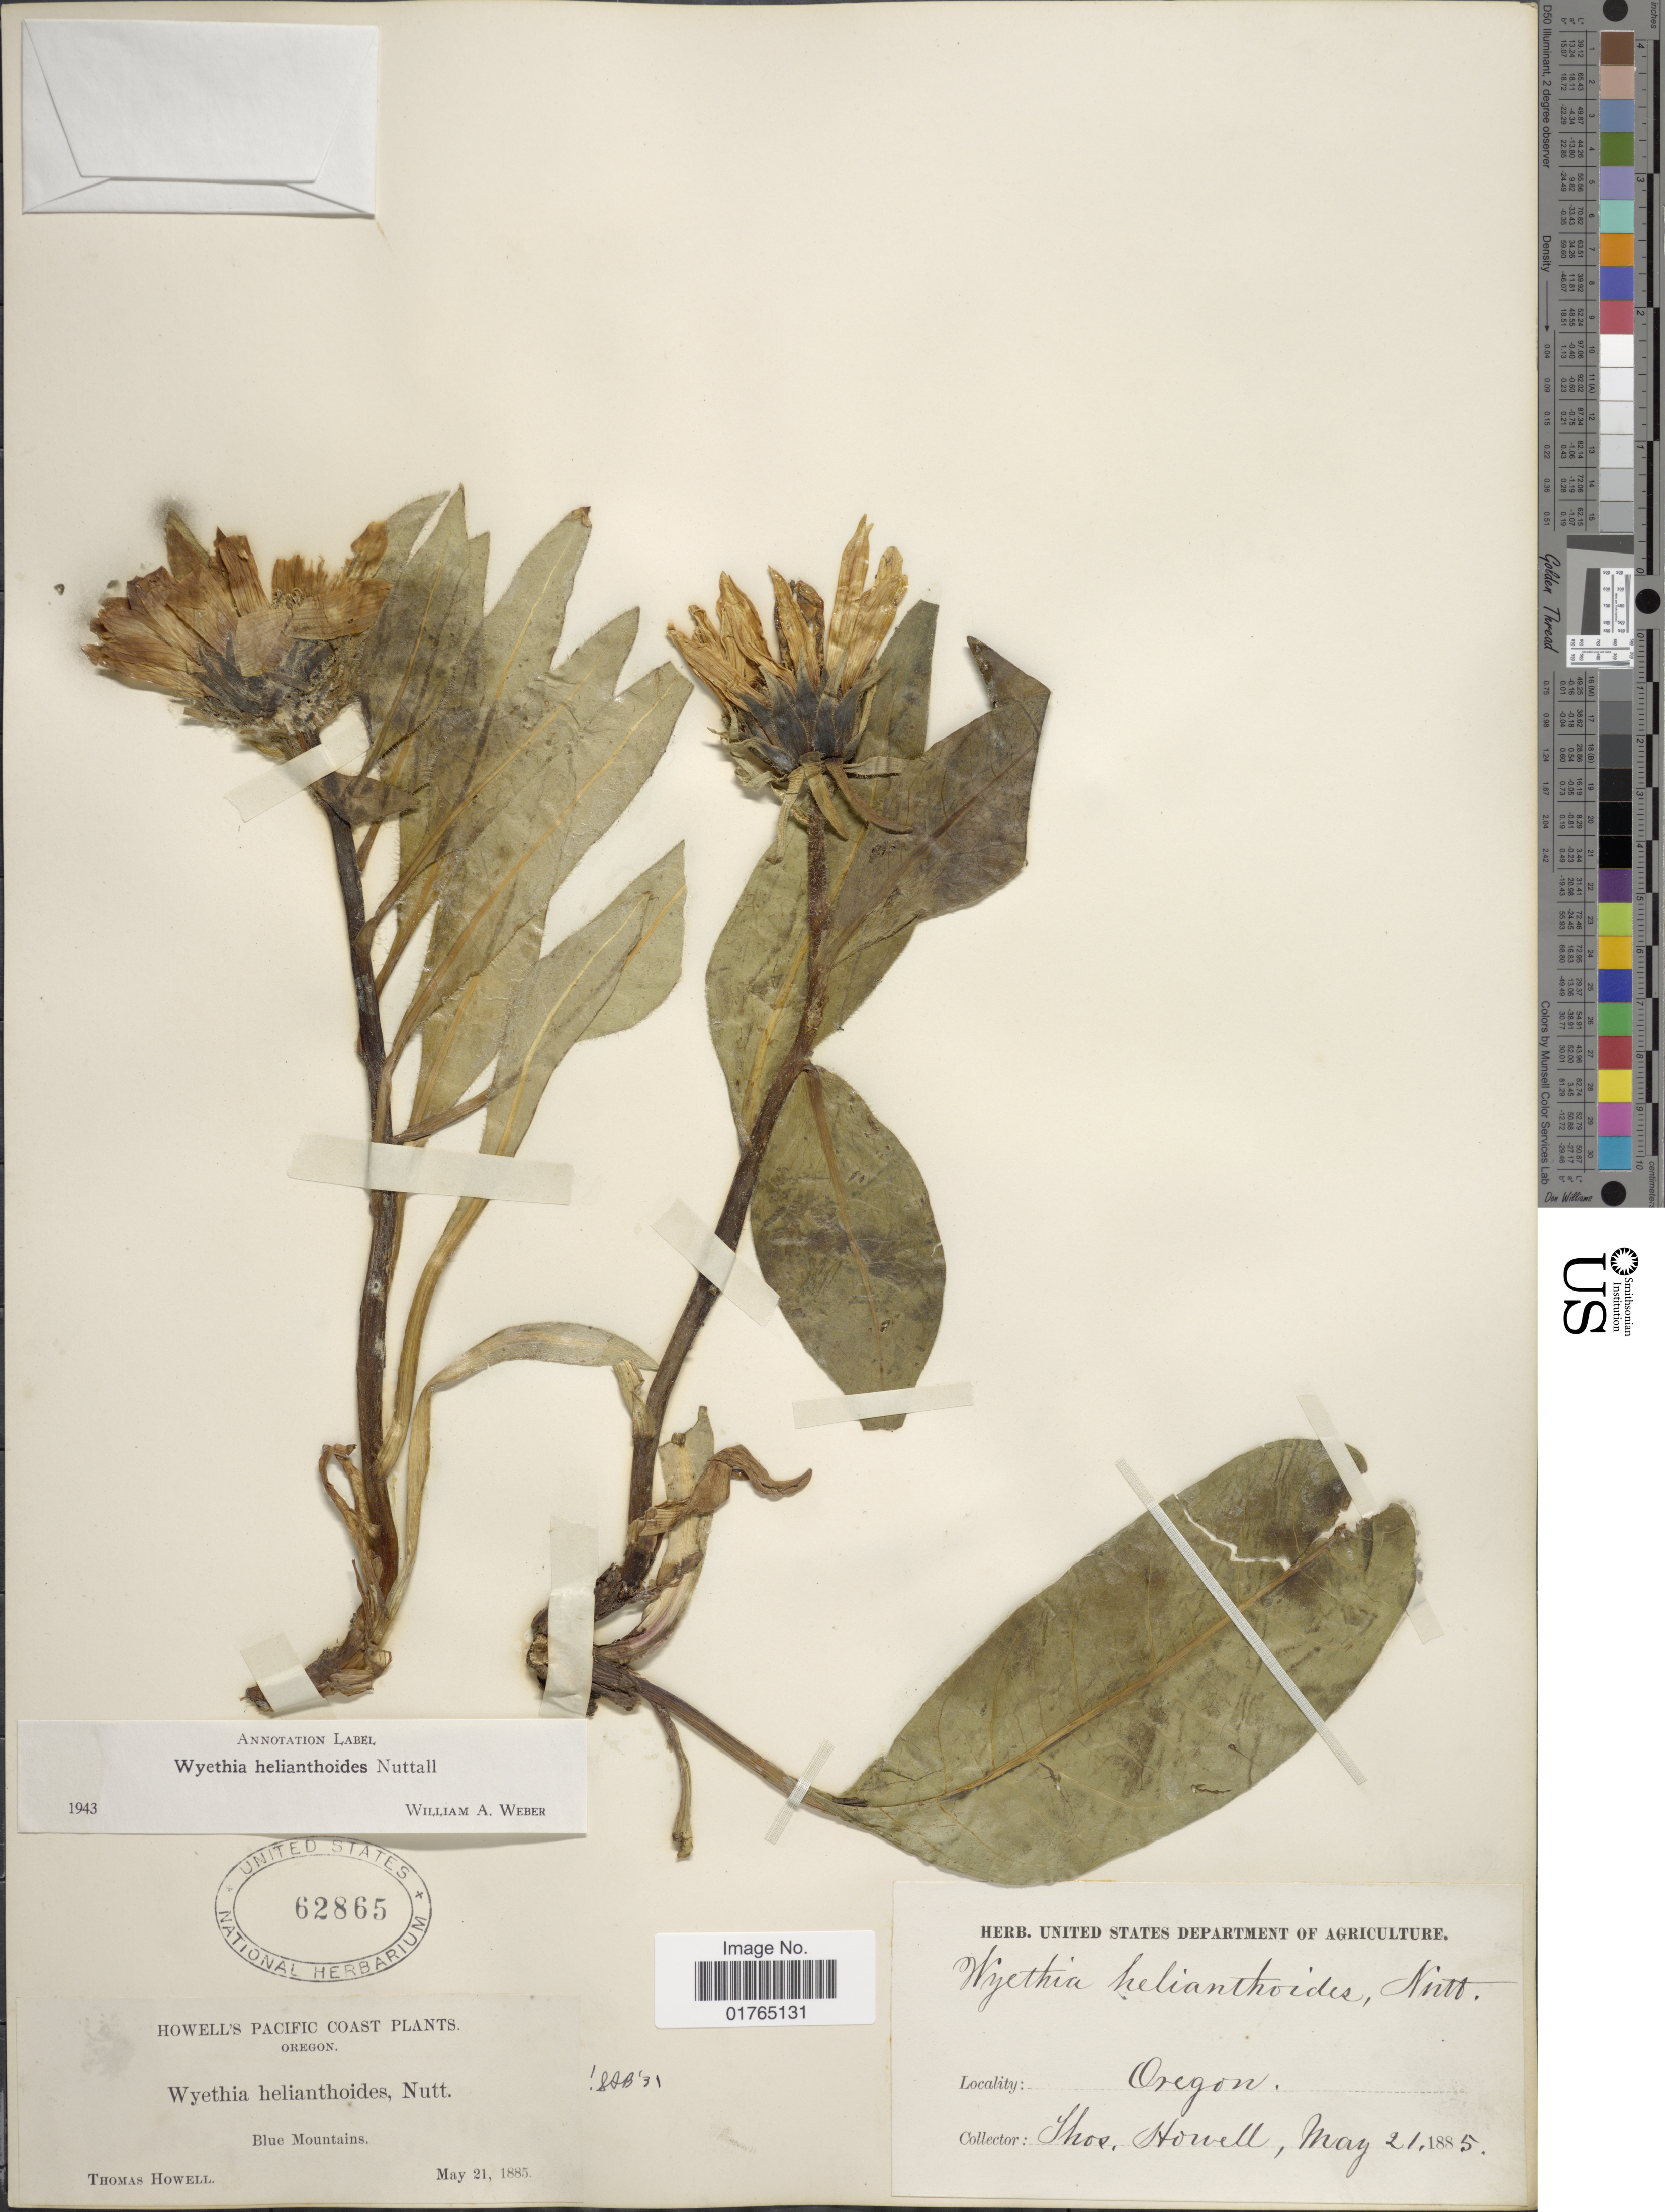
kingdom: Plantae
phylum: Tracheophyta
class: Magnoliopsida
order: Asterales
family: Asteraceae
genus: Wyethia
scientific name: Wyethia helianthoides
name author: Nutt.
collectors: T. Howell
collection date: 1885-05-21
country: United States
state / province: Oregon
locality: Pacific Coast, Blue Mountains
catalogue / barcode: US 62865